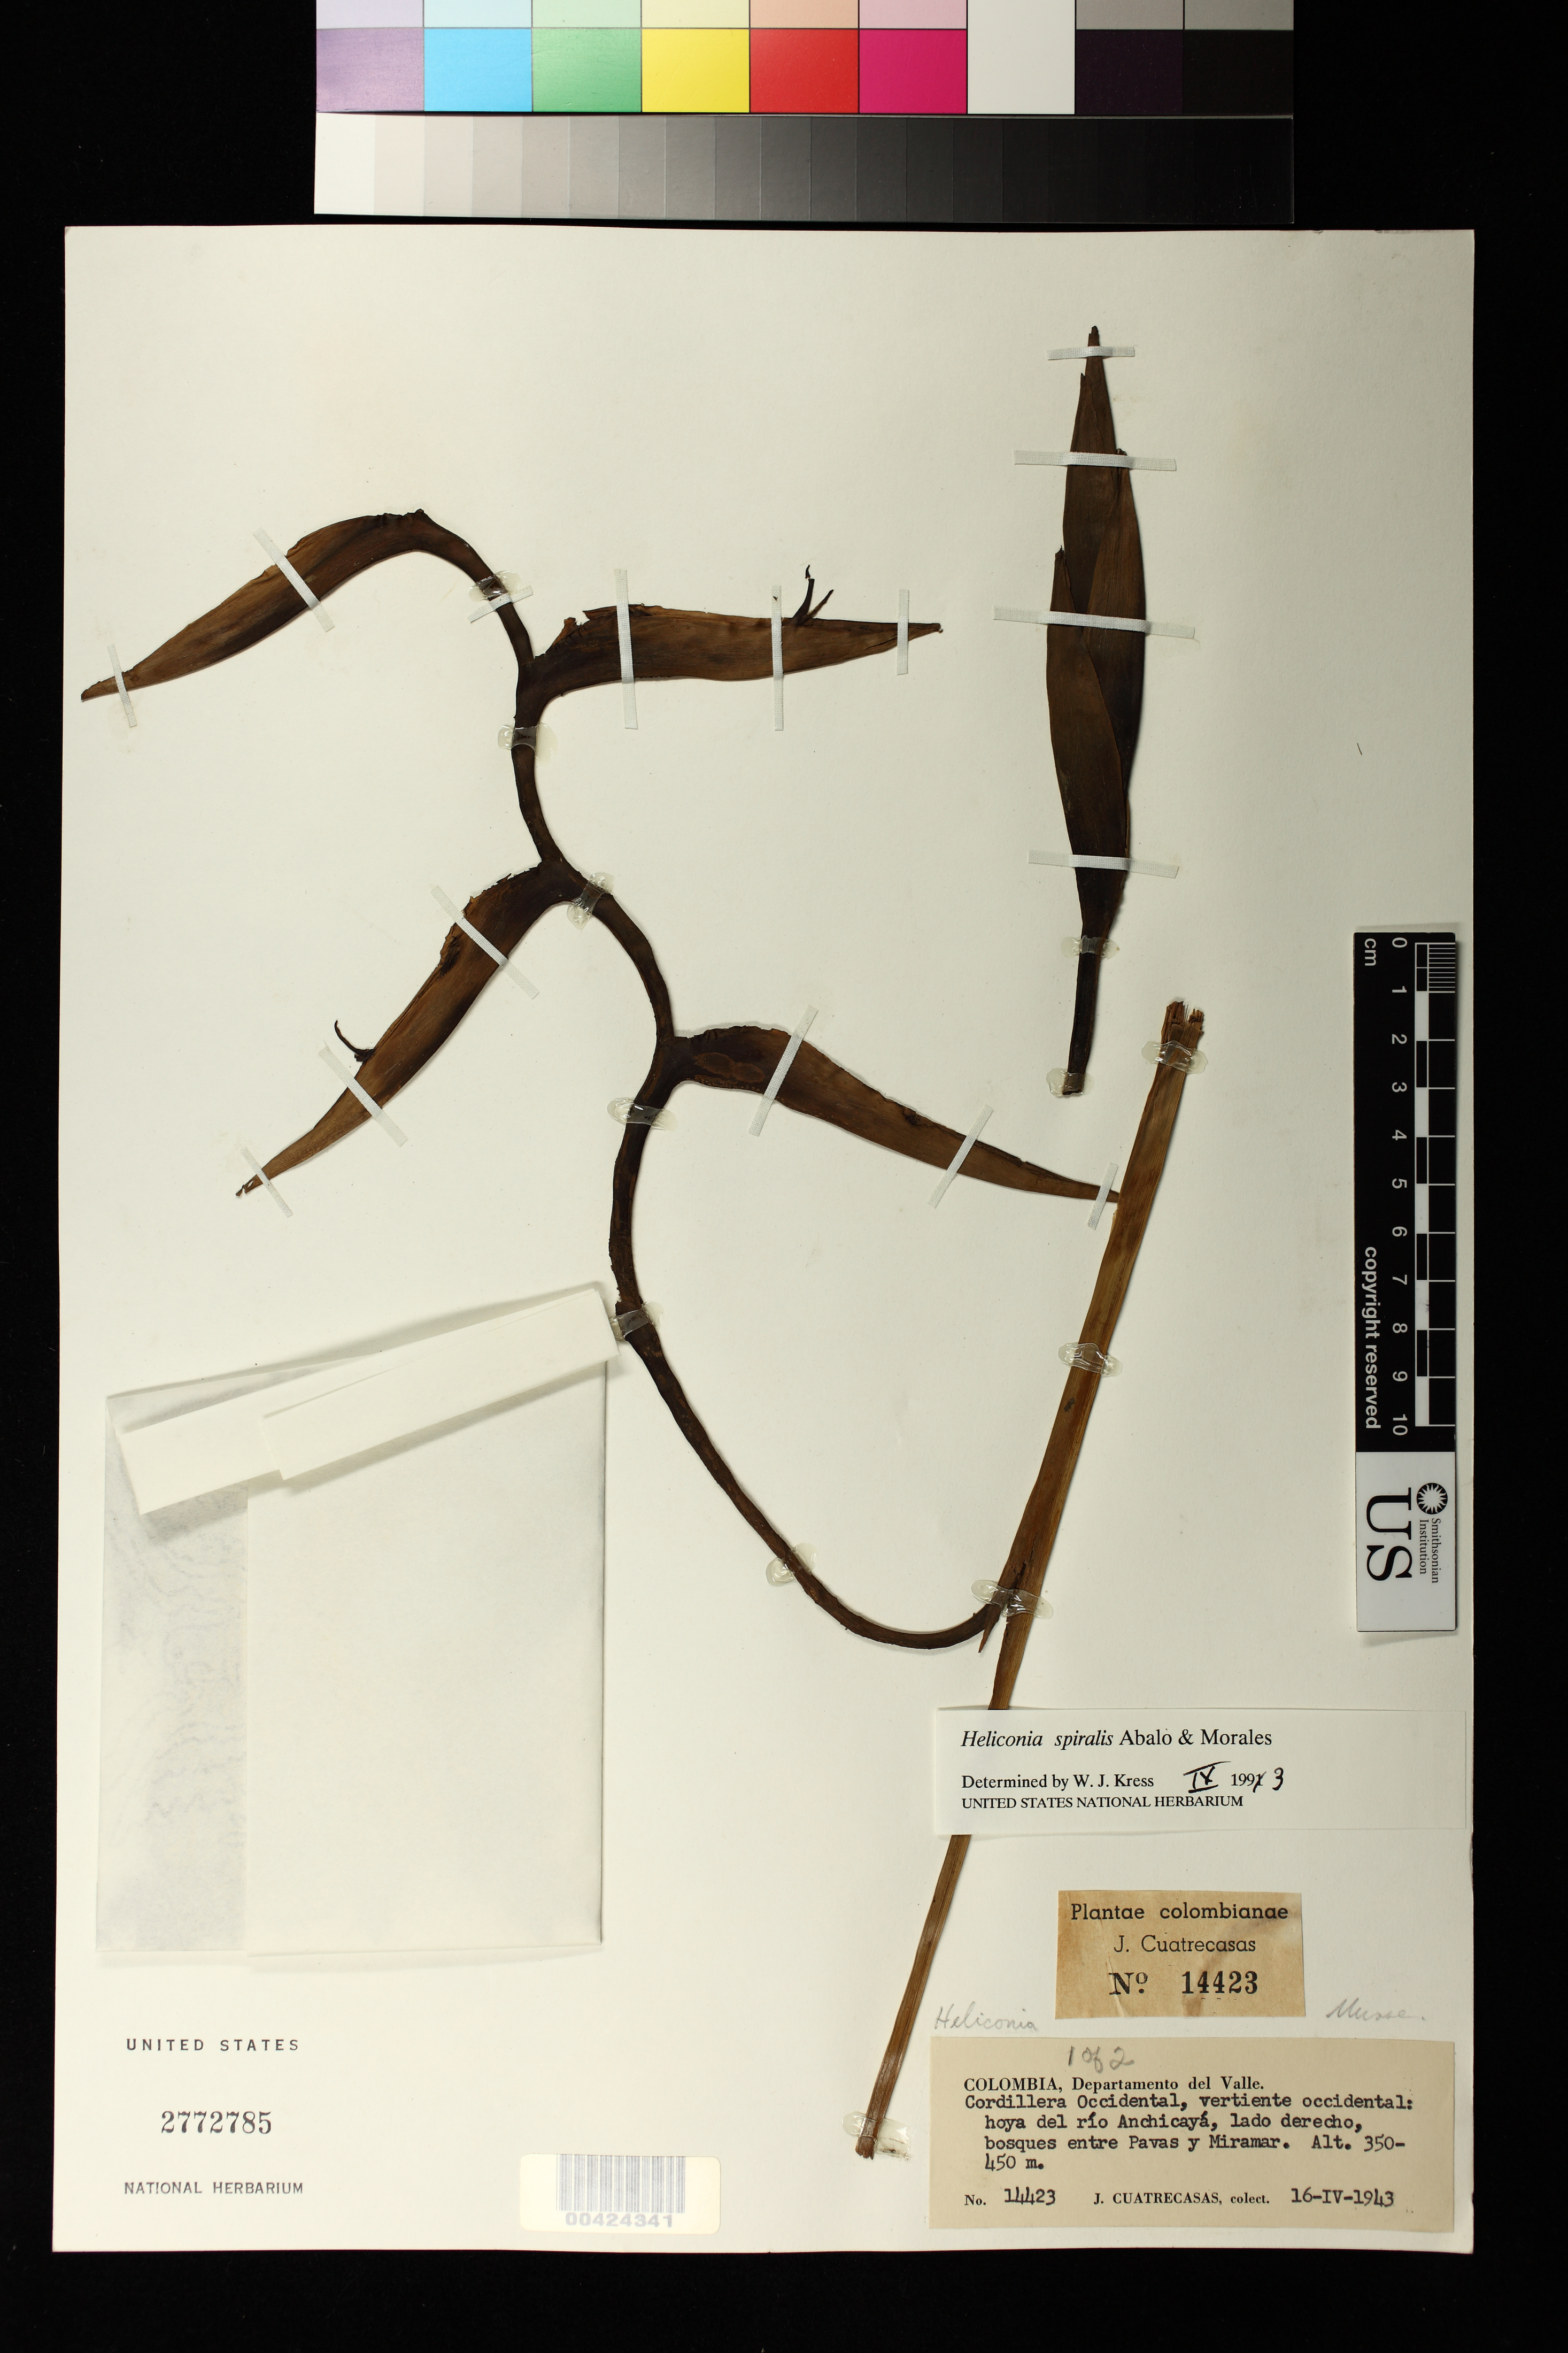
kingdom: Plantae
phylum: Tracheophyta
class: Liliopsida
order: Zingiberales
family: Heliconiaceae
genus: Heliconia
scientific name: Heliconia spiralis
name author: Abalo & G. Morales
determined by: Kress, W. J., (US), Smithsonian Institution - National Museum of Natural History (UNITED STATES)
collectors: J. Cuatrecasas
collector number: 14423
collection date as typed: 16 Apr 1943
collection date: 1943-04-16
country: Colombia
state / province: Valle del Cauca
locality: Entre pavas y Miramar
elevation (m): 350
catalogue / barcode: US 2772785